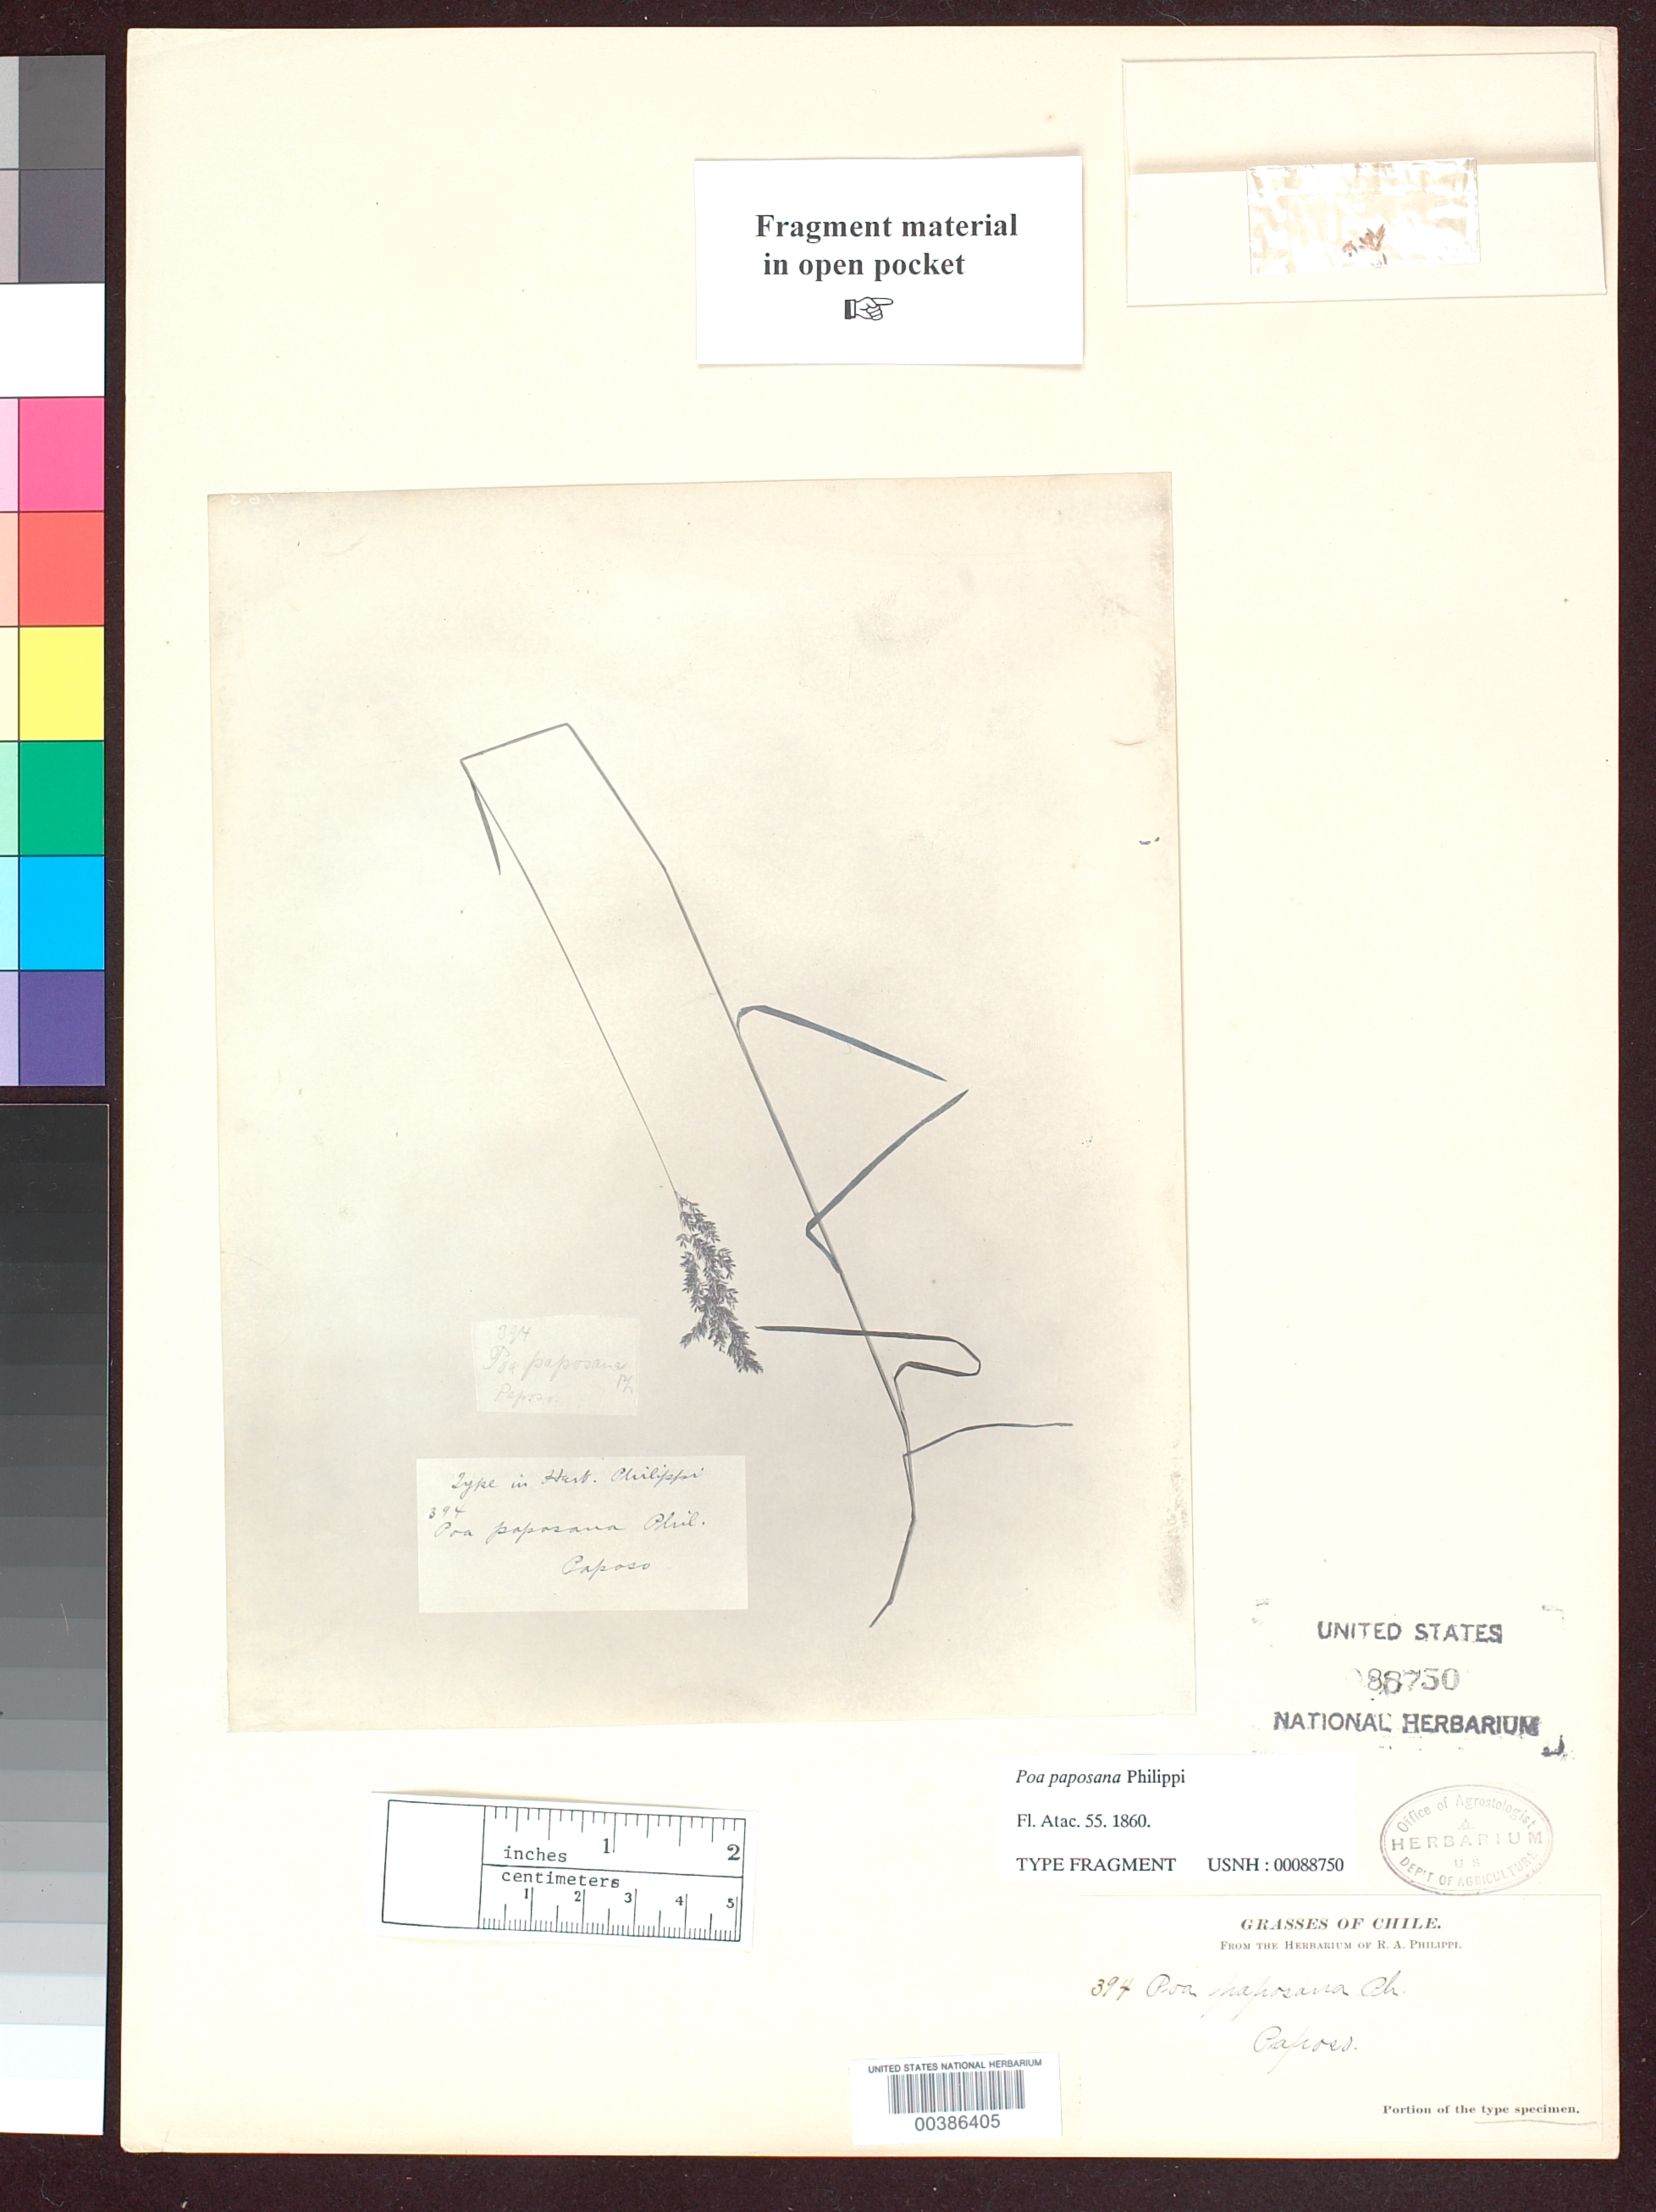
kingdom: Plantae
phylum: Tracheophyta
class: Liliopsida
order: Poales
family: Poaceae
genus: Poa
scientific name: Poa paposana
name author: Phil.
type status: Type Fragment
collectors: R. A. Philippi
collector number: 394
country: Chile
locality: Paposo.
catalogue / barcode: US 88750